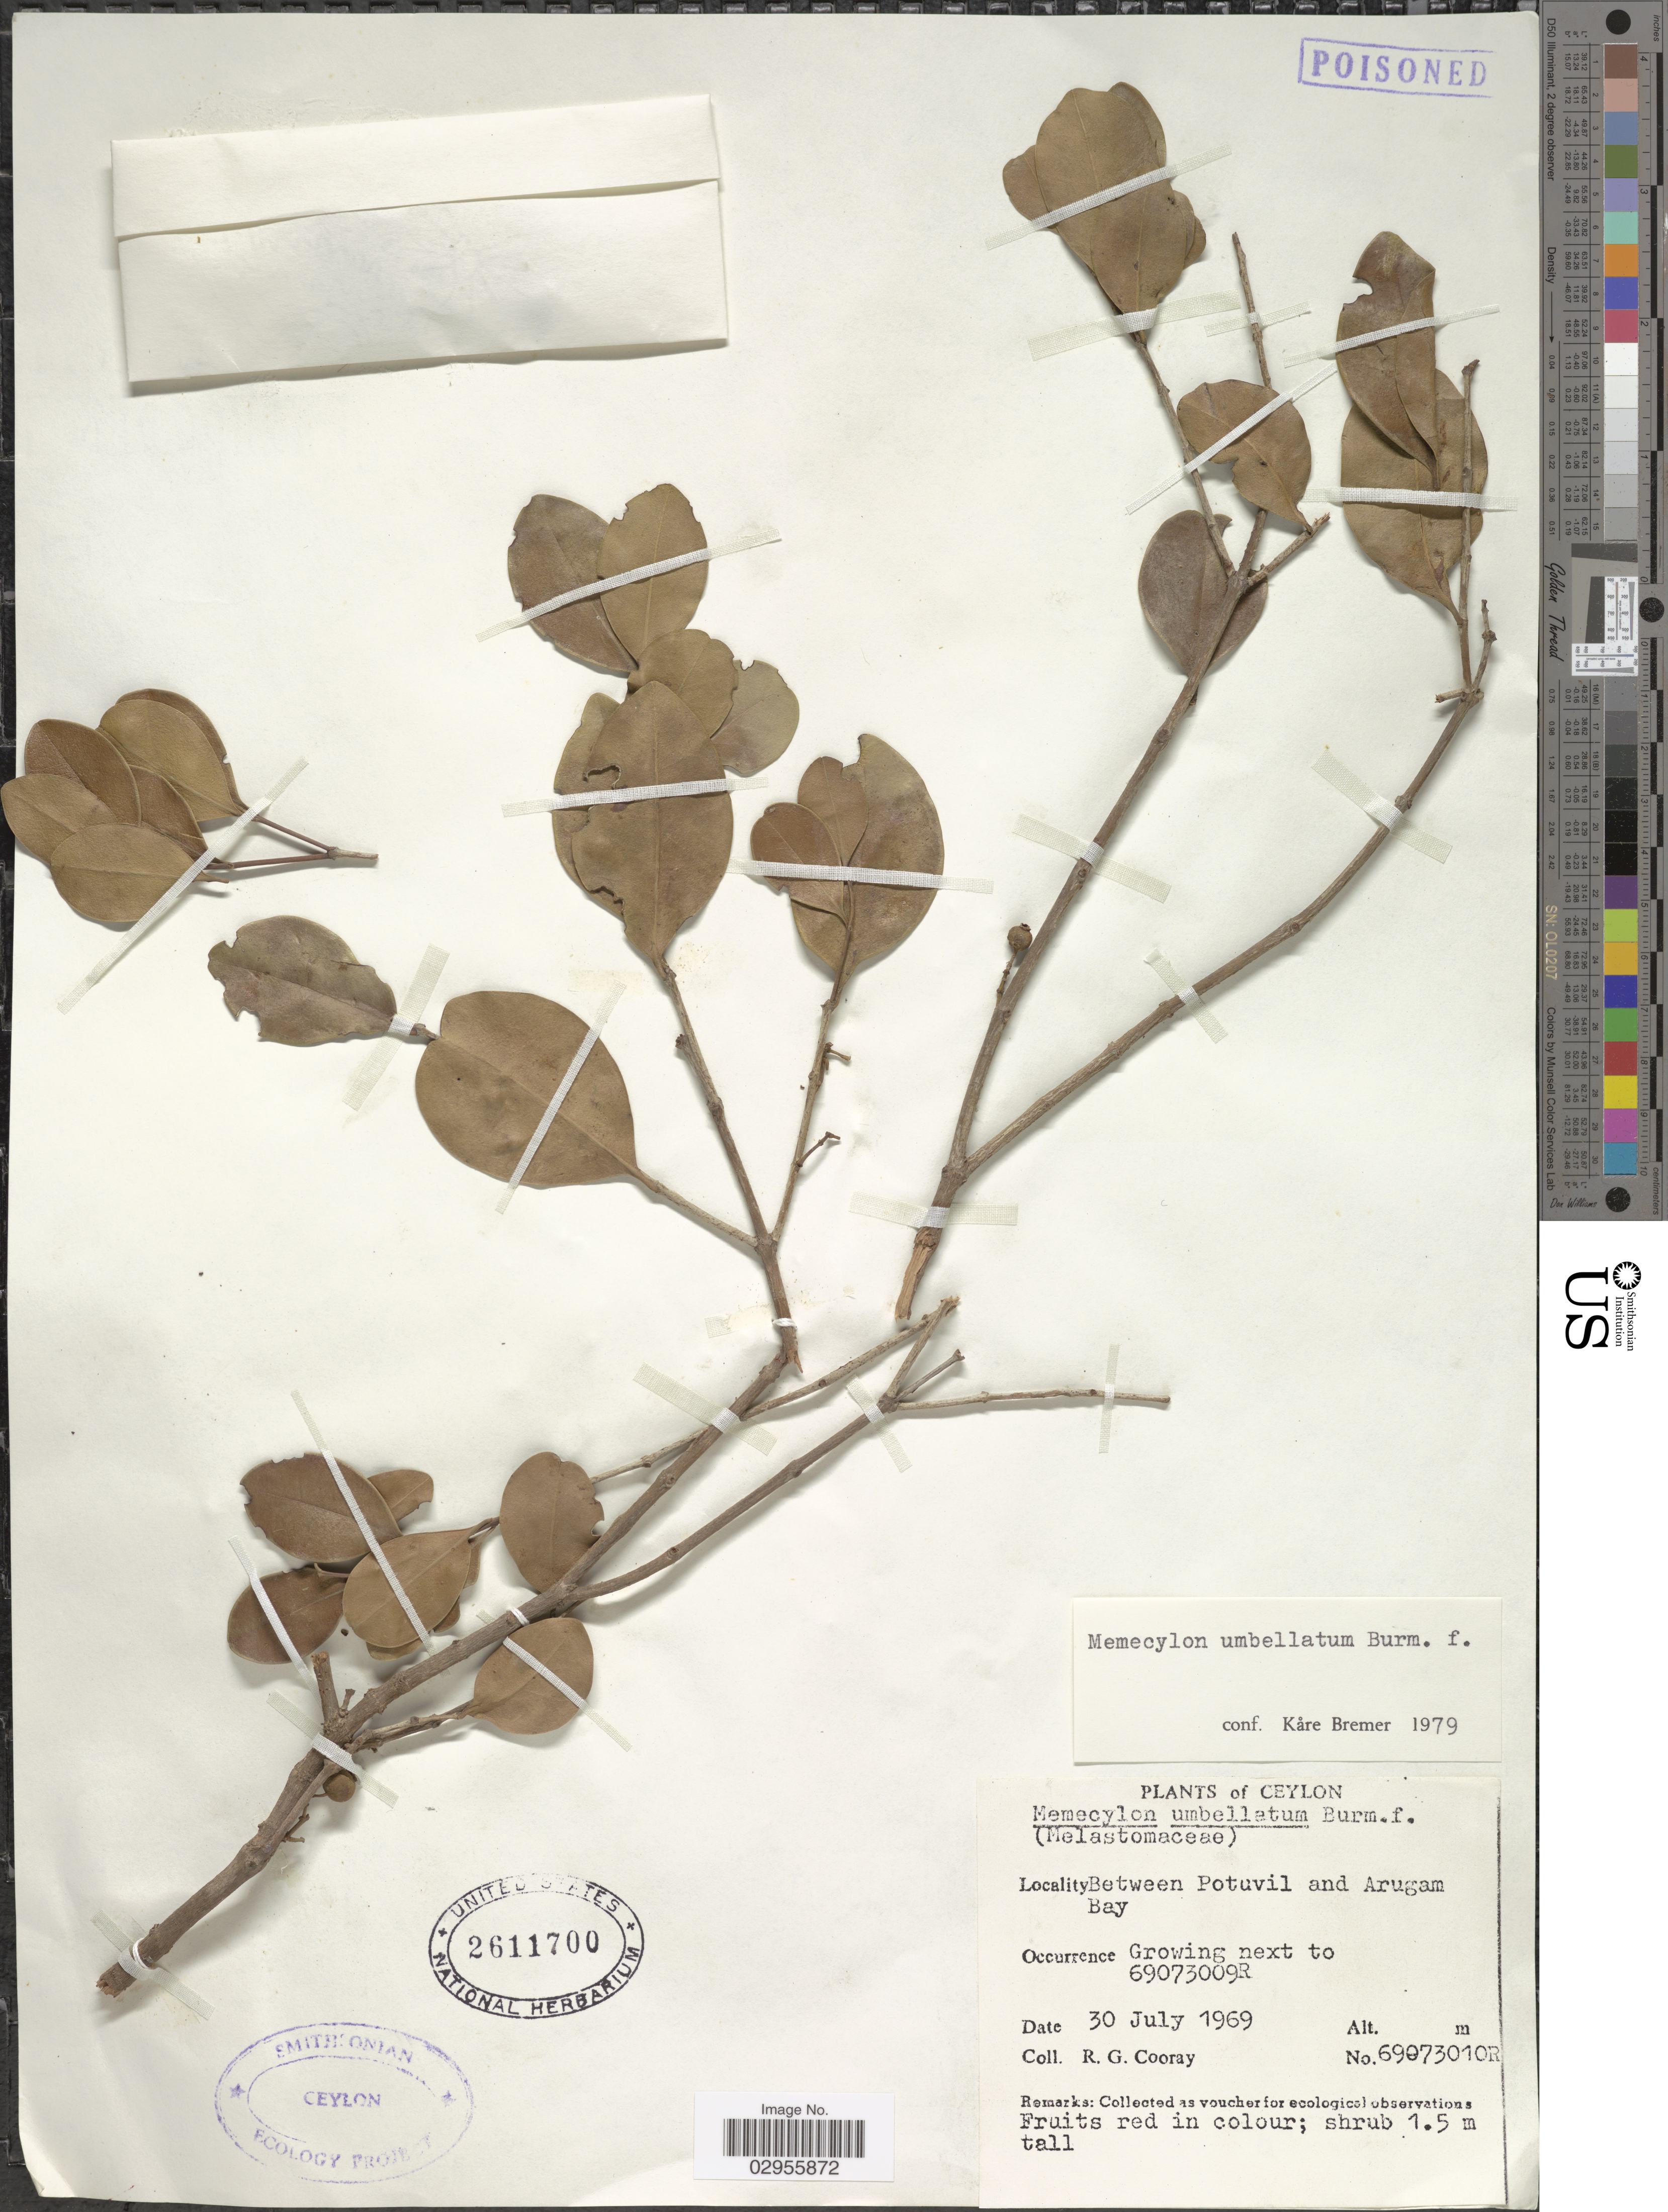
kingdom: Plantae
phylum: Tracheophyta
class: Magnoliopsida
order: Myrtales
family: Melastomataceae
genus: Memecylon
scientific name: Memecylon umbellatum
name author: Burm. f.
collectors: R. Cooray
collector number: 69073010R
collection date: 1969-07-30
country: Sri Lanka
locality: Ceylon. Between Potuvil and Arugam Bay.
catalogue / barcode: US 2611700